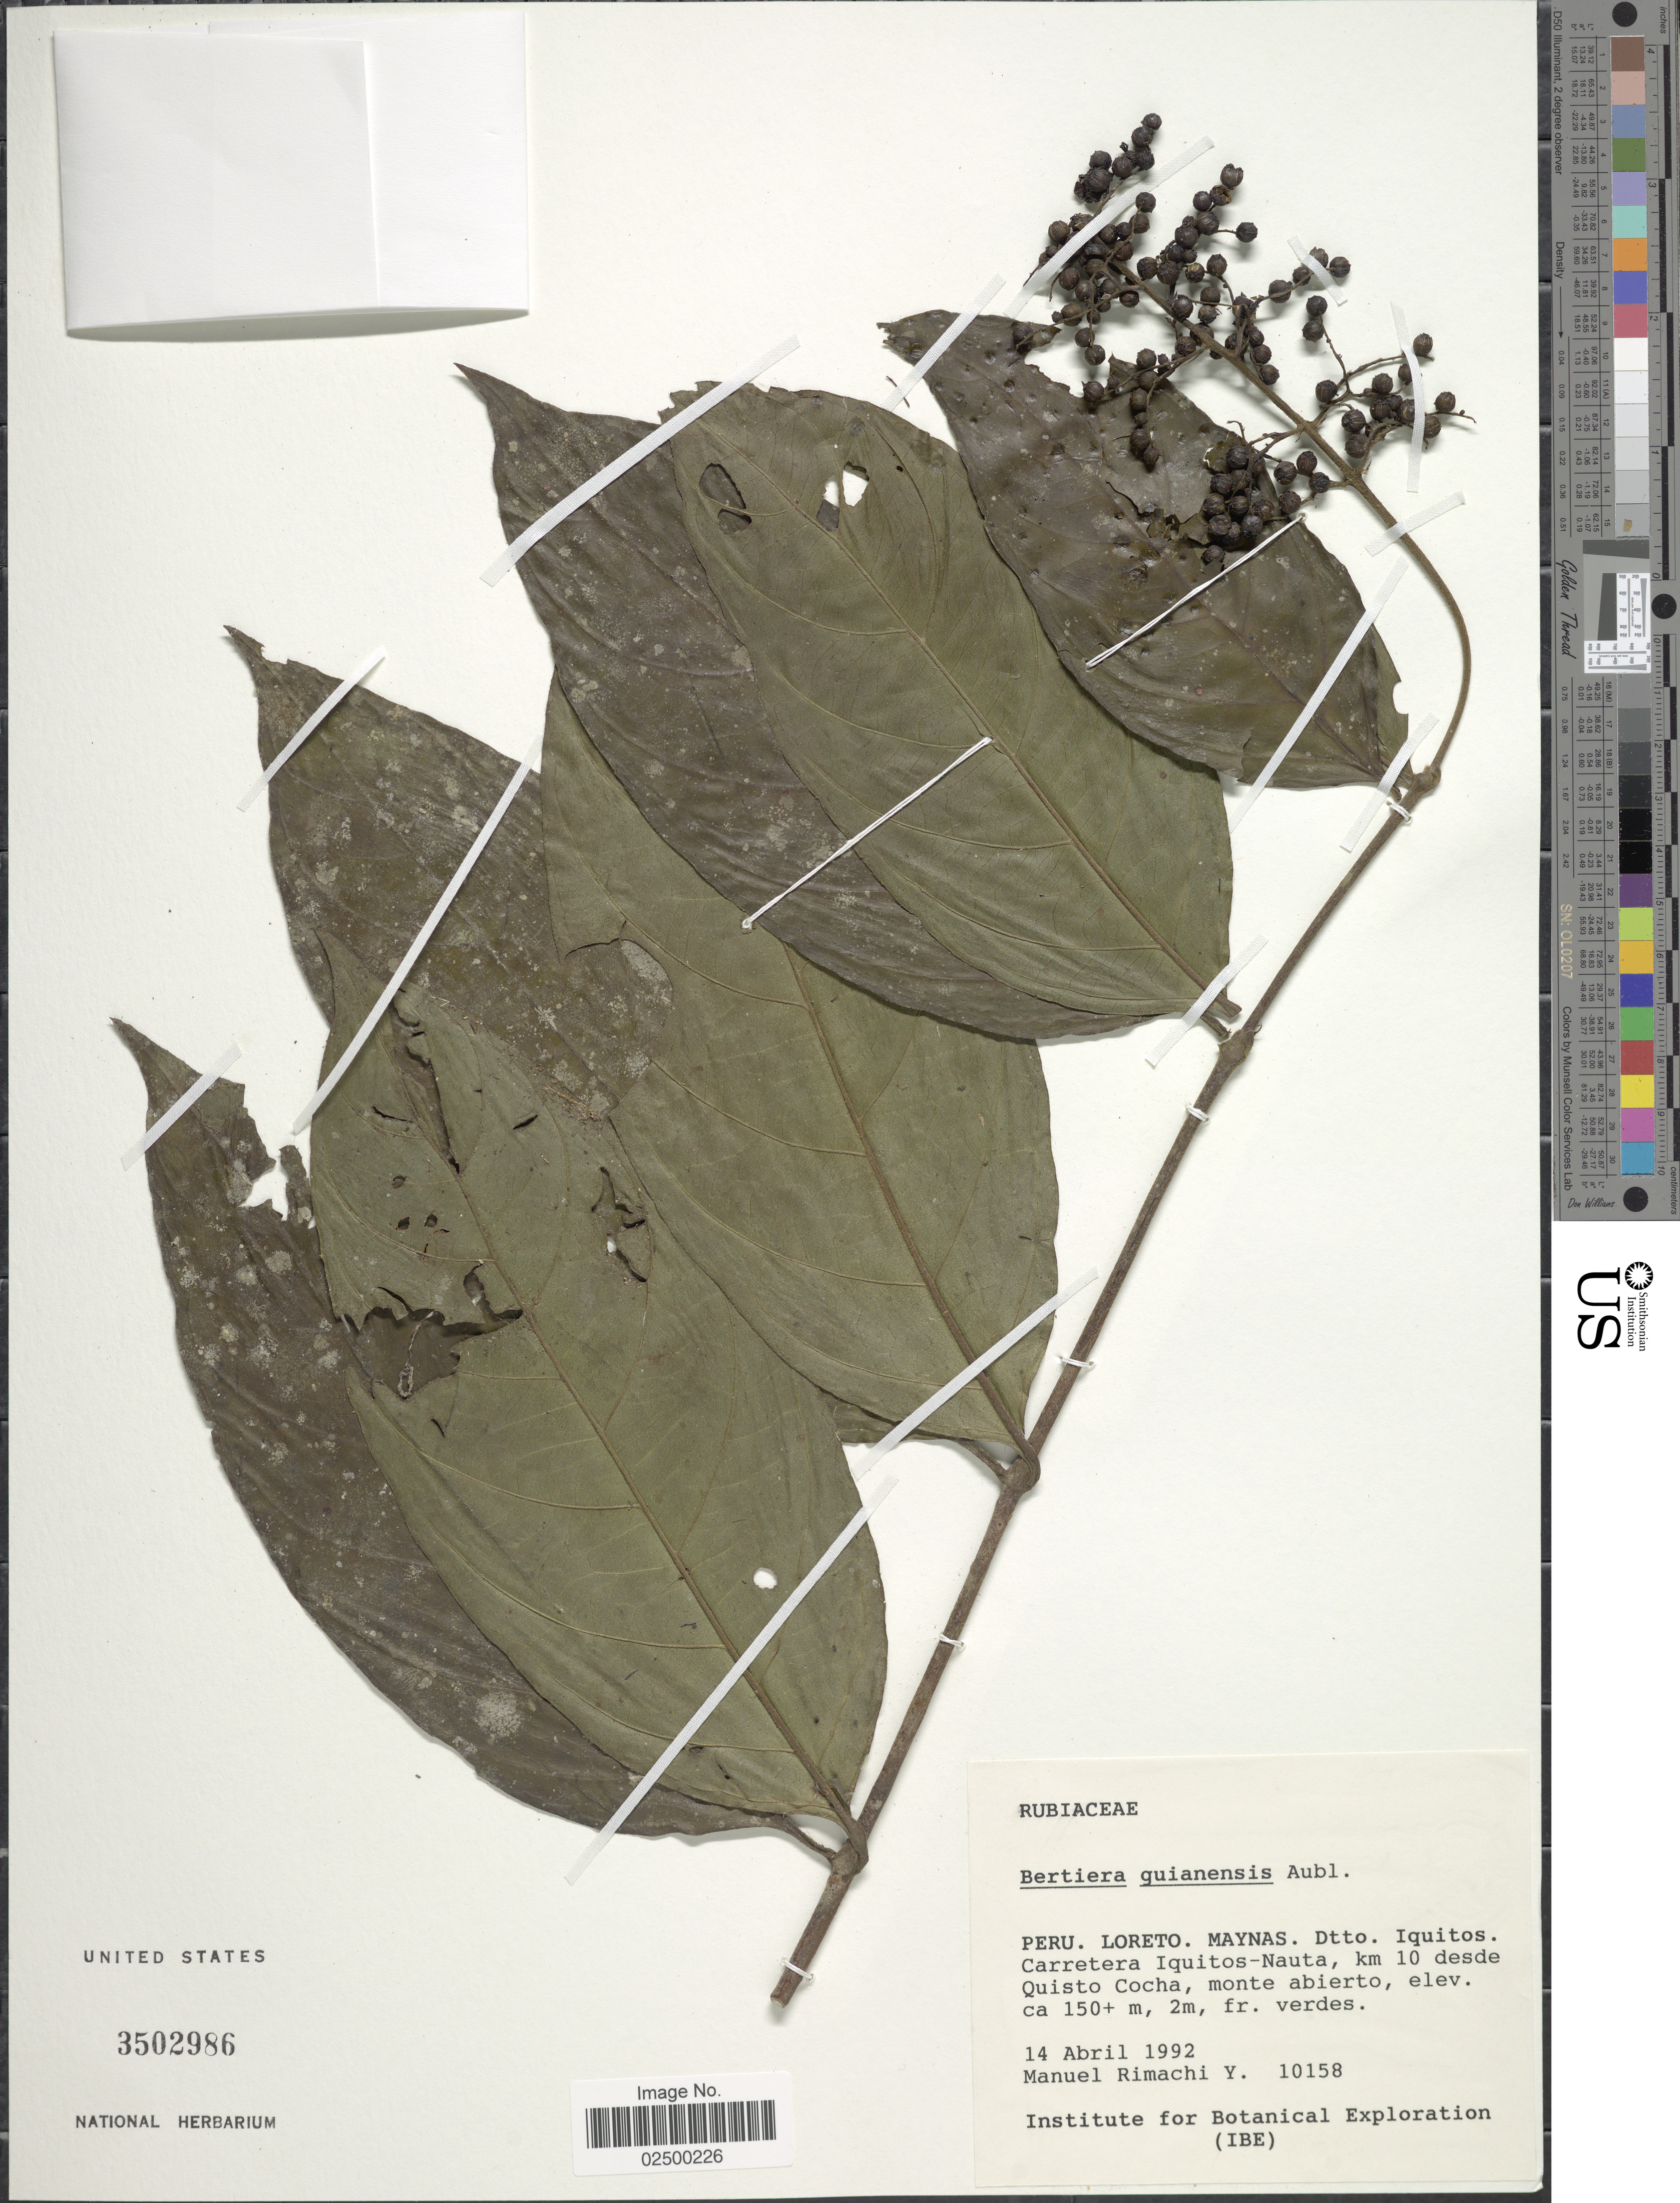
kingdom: Plantae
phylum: Tracheophyta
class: Magnoliopsida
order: Gentianales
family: Rubiaceae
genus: Bertiera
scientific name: Bertiera guianensis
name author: Aubl.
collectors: M. Rimachi Y.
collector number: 10158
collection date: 1992-04-14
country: Peru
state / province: Loreto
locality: Maynas, Dtto. Iquitos, Carretera Iquitos-Nauta, km 10 desde Quisto Cocha, monte abierto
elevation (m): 150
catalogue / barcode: US 3502986